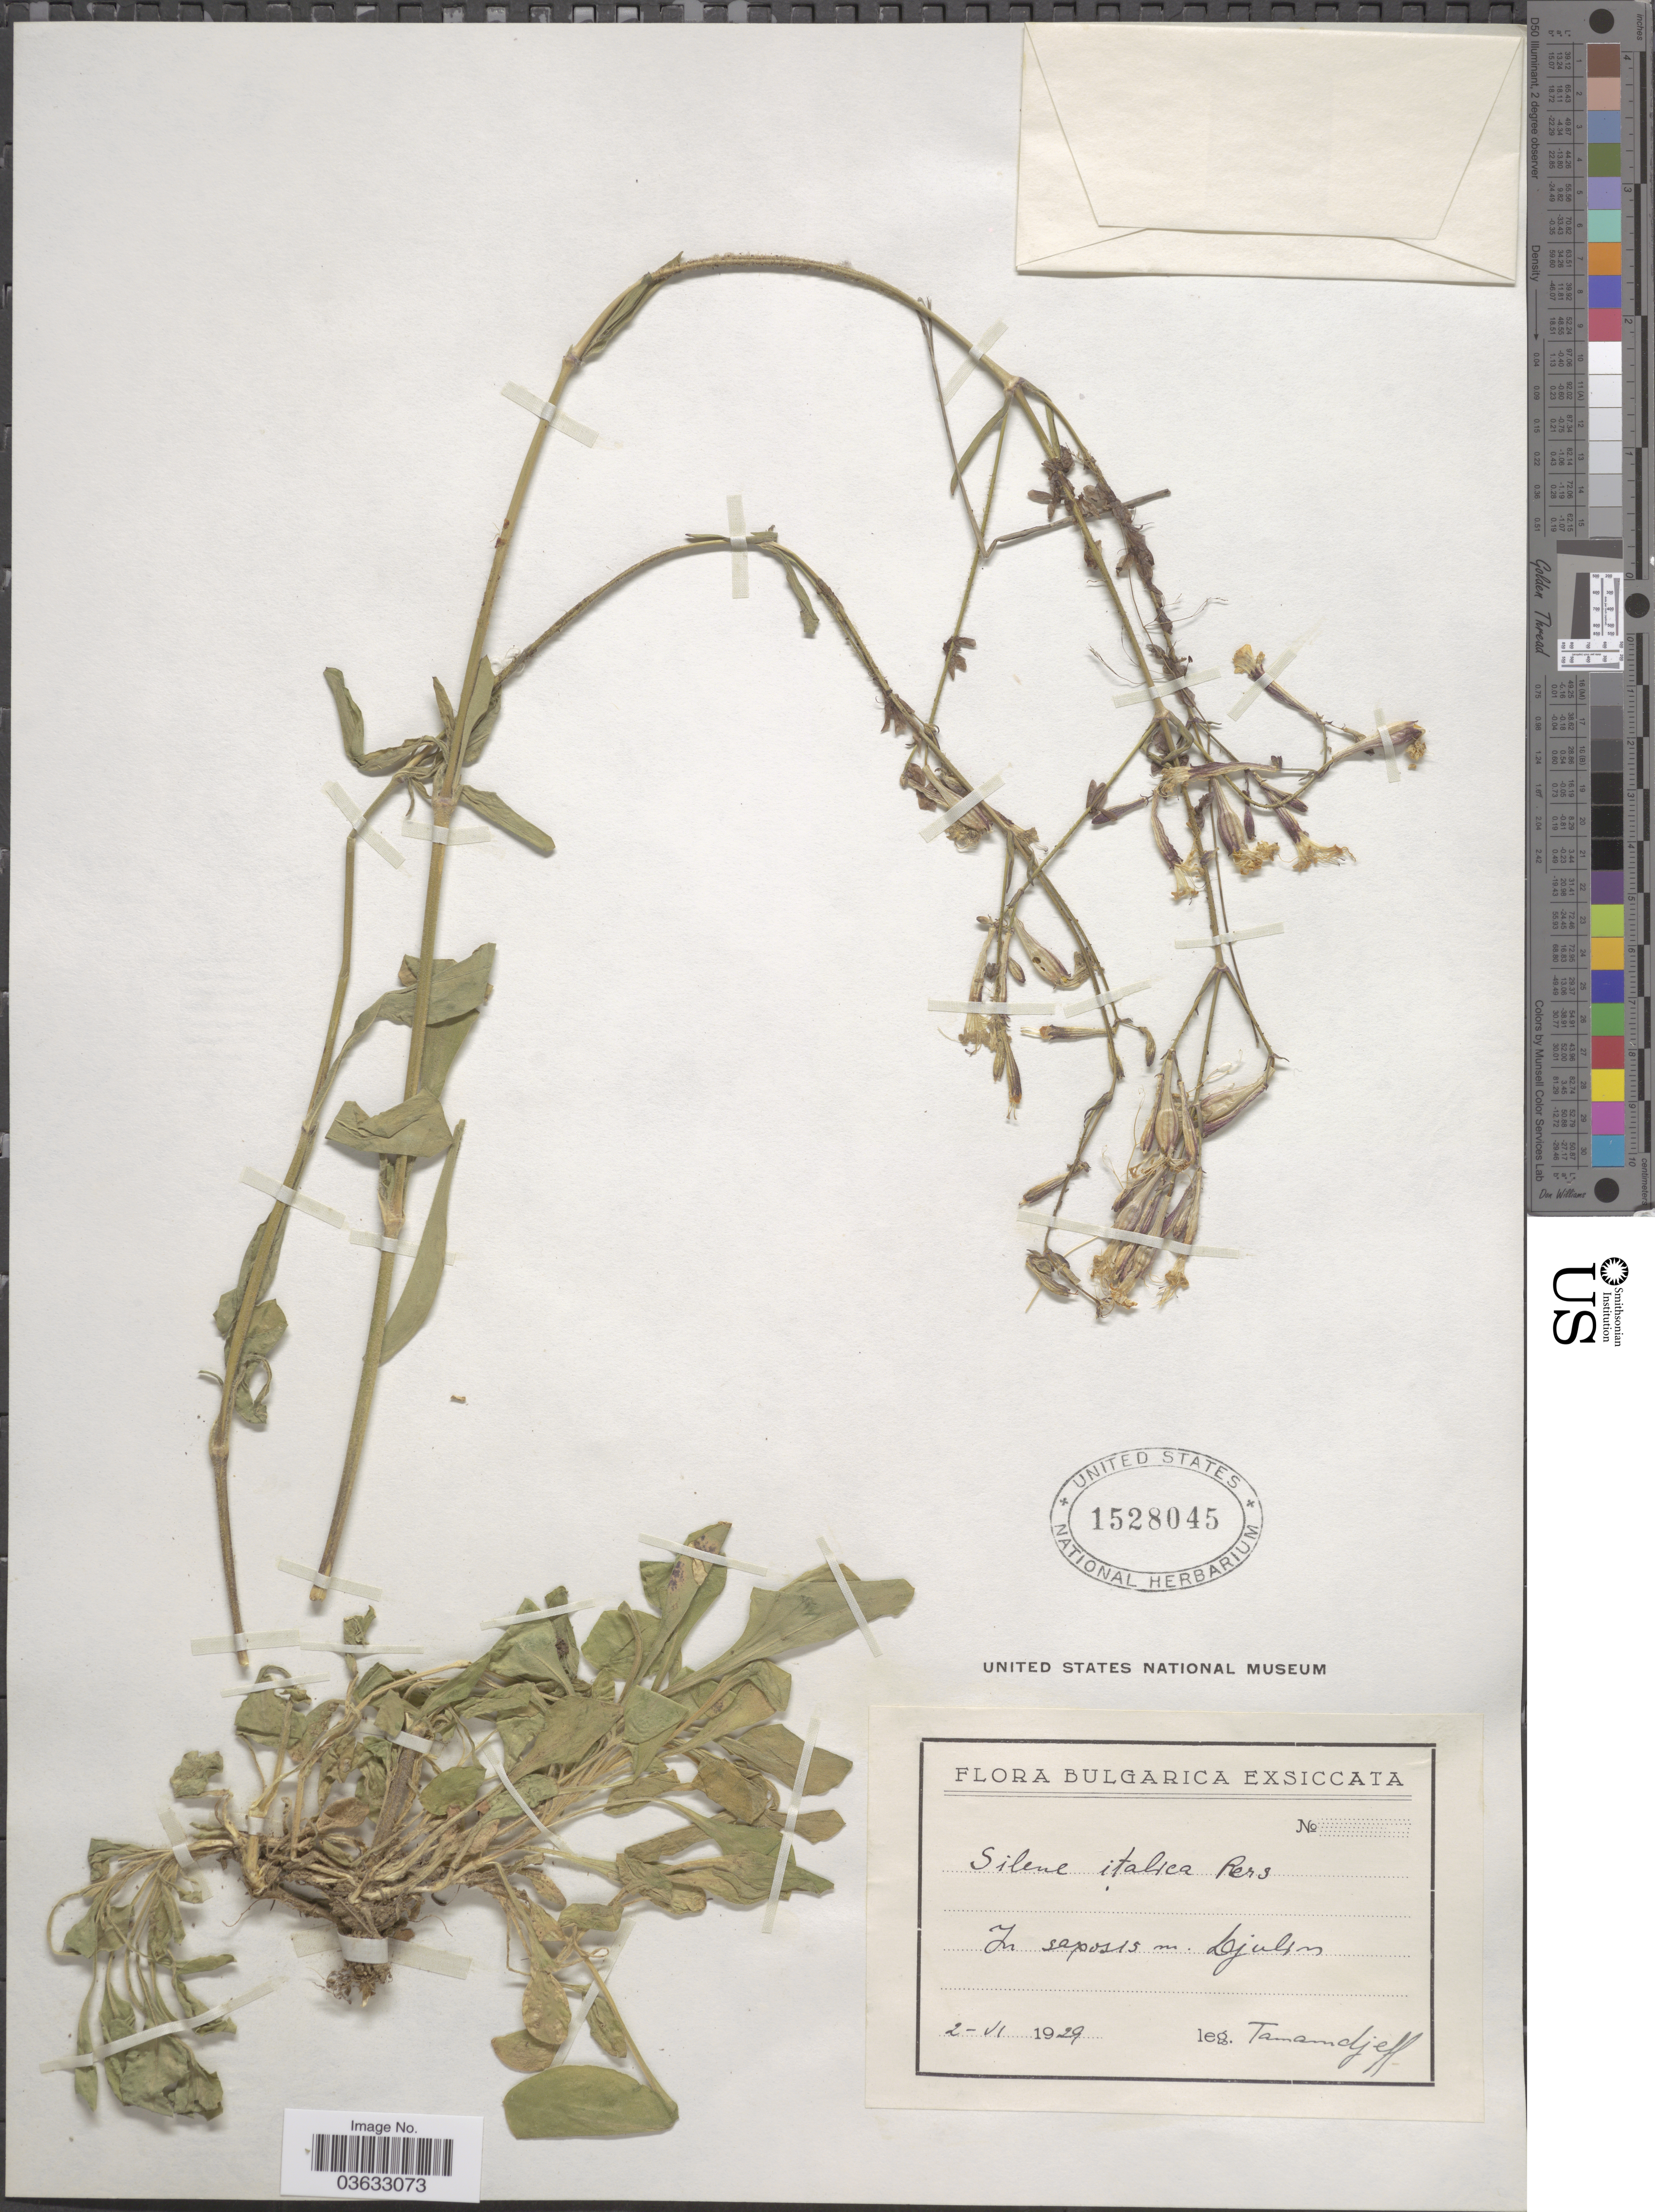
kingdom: Plantae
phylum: Tracheophyta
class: Magnoliopsida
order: Caryophyllales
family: Caryophyllaceae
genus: Silene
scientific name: Silene italica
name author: (L.) Pers.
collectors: -. Tamamdjeff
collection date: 1929-06-02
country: Bulgaria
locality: Bulgarica, In saxosis m. Djultren [interpreted].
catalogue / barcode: US 1528045